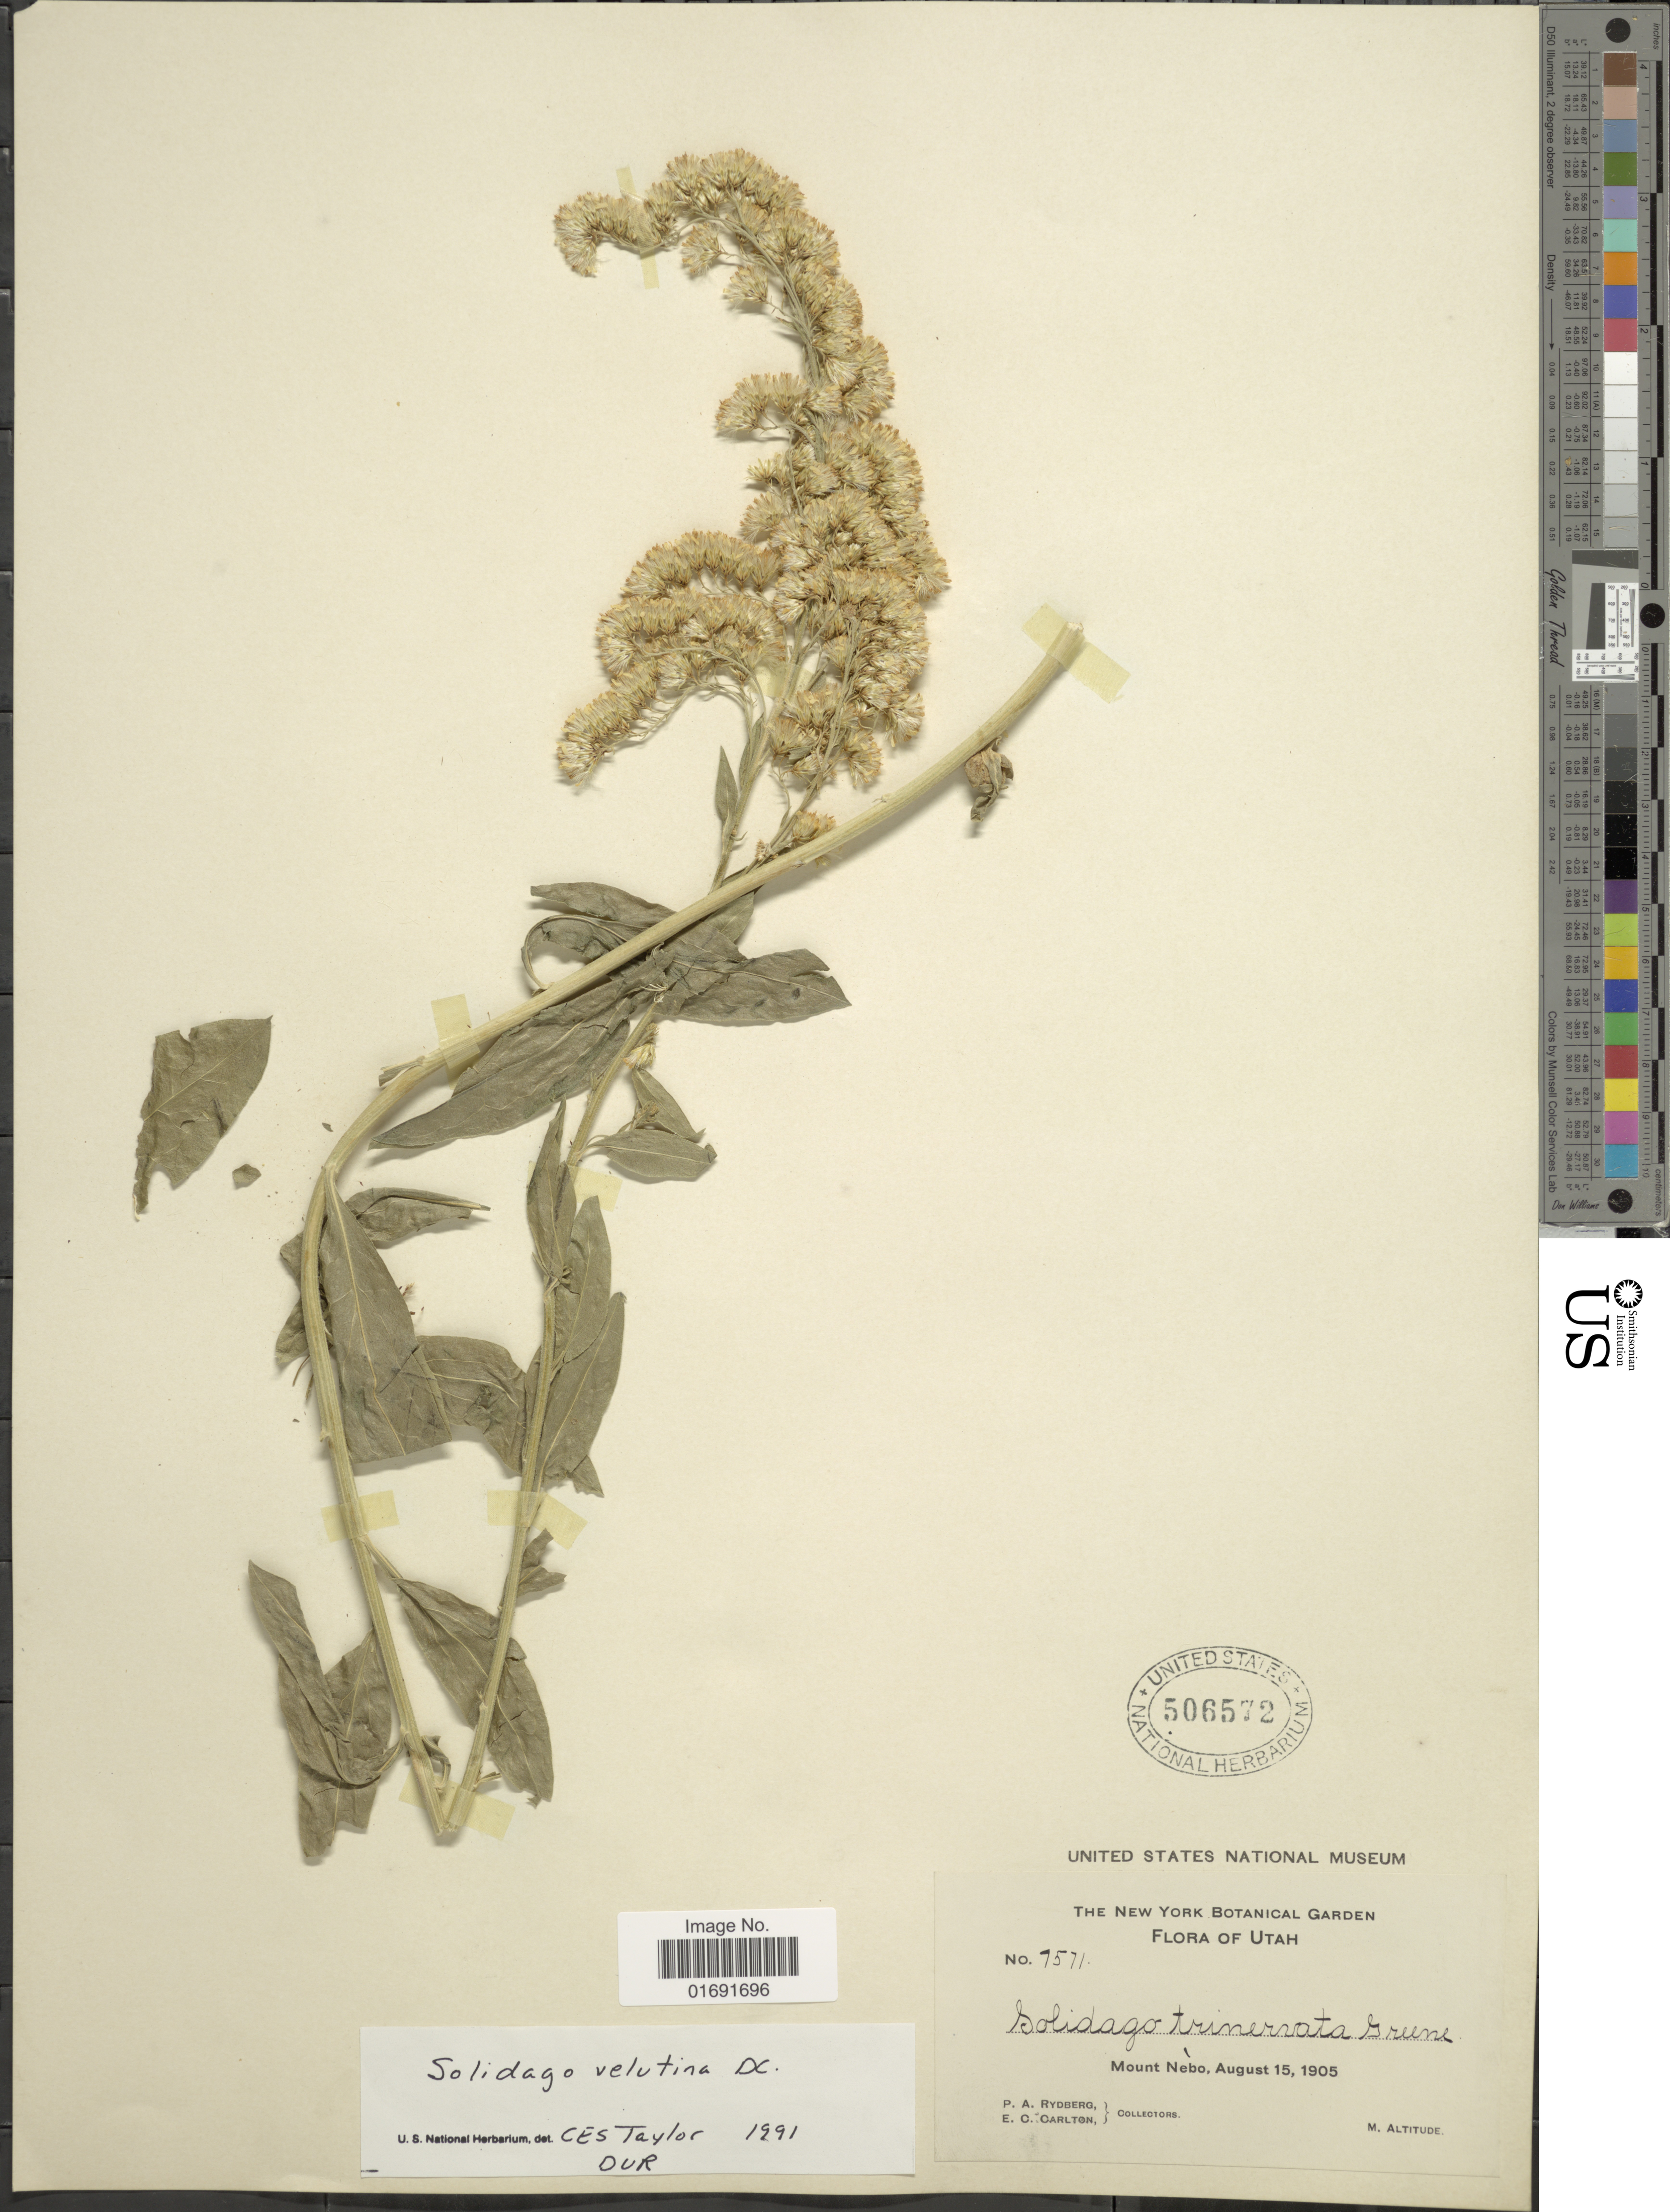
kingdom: Plantae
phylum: Tracheophyta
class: Magnoliopsida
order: Asterales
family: Asteraceae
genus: Solidago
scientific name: Solidago velutina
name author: DC.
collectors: P. A. Rydberg & E. Carlton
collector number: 7571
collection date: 1905-08-15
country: United States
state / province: Utah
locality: Mount Nebo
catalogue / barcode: US 506572